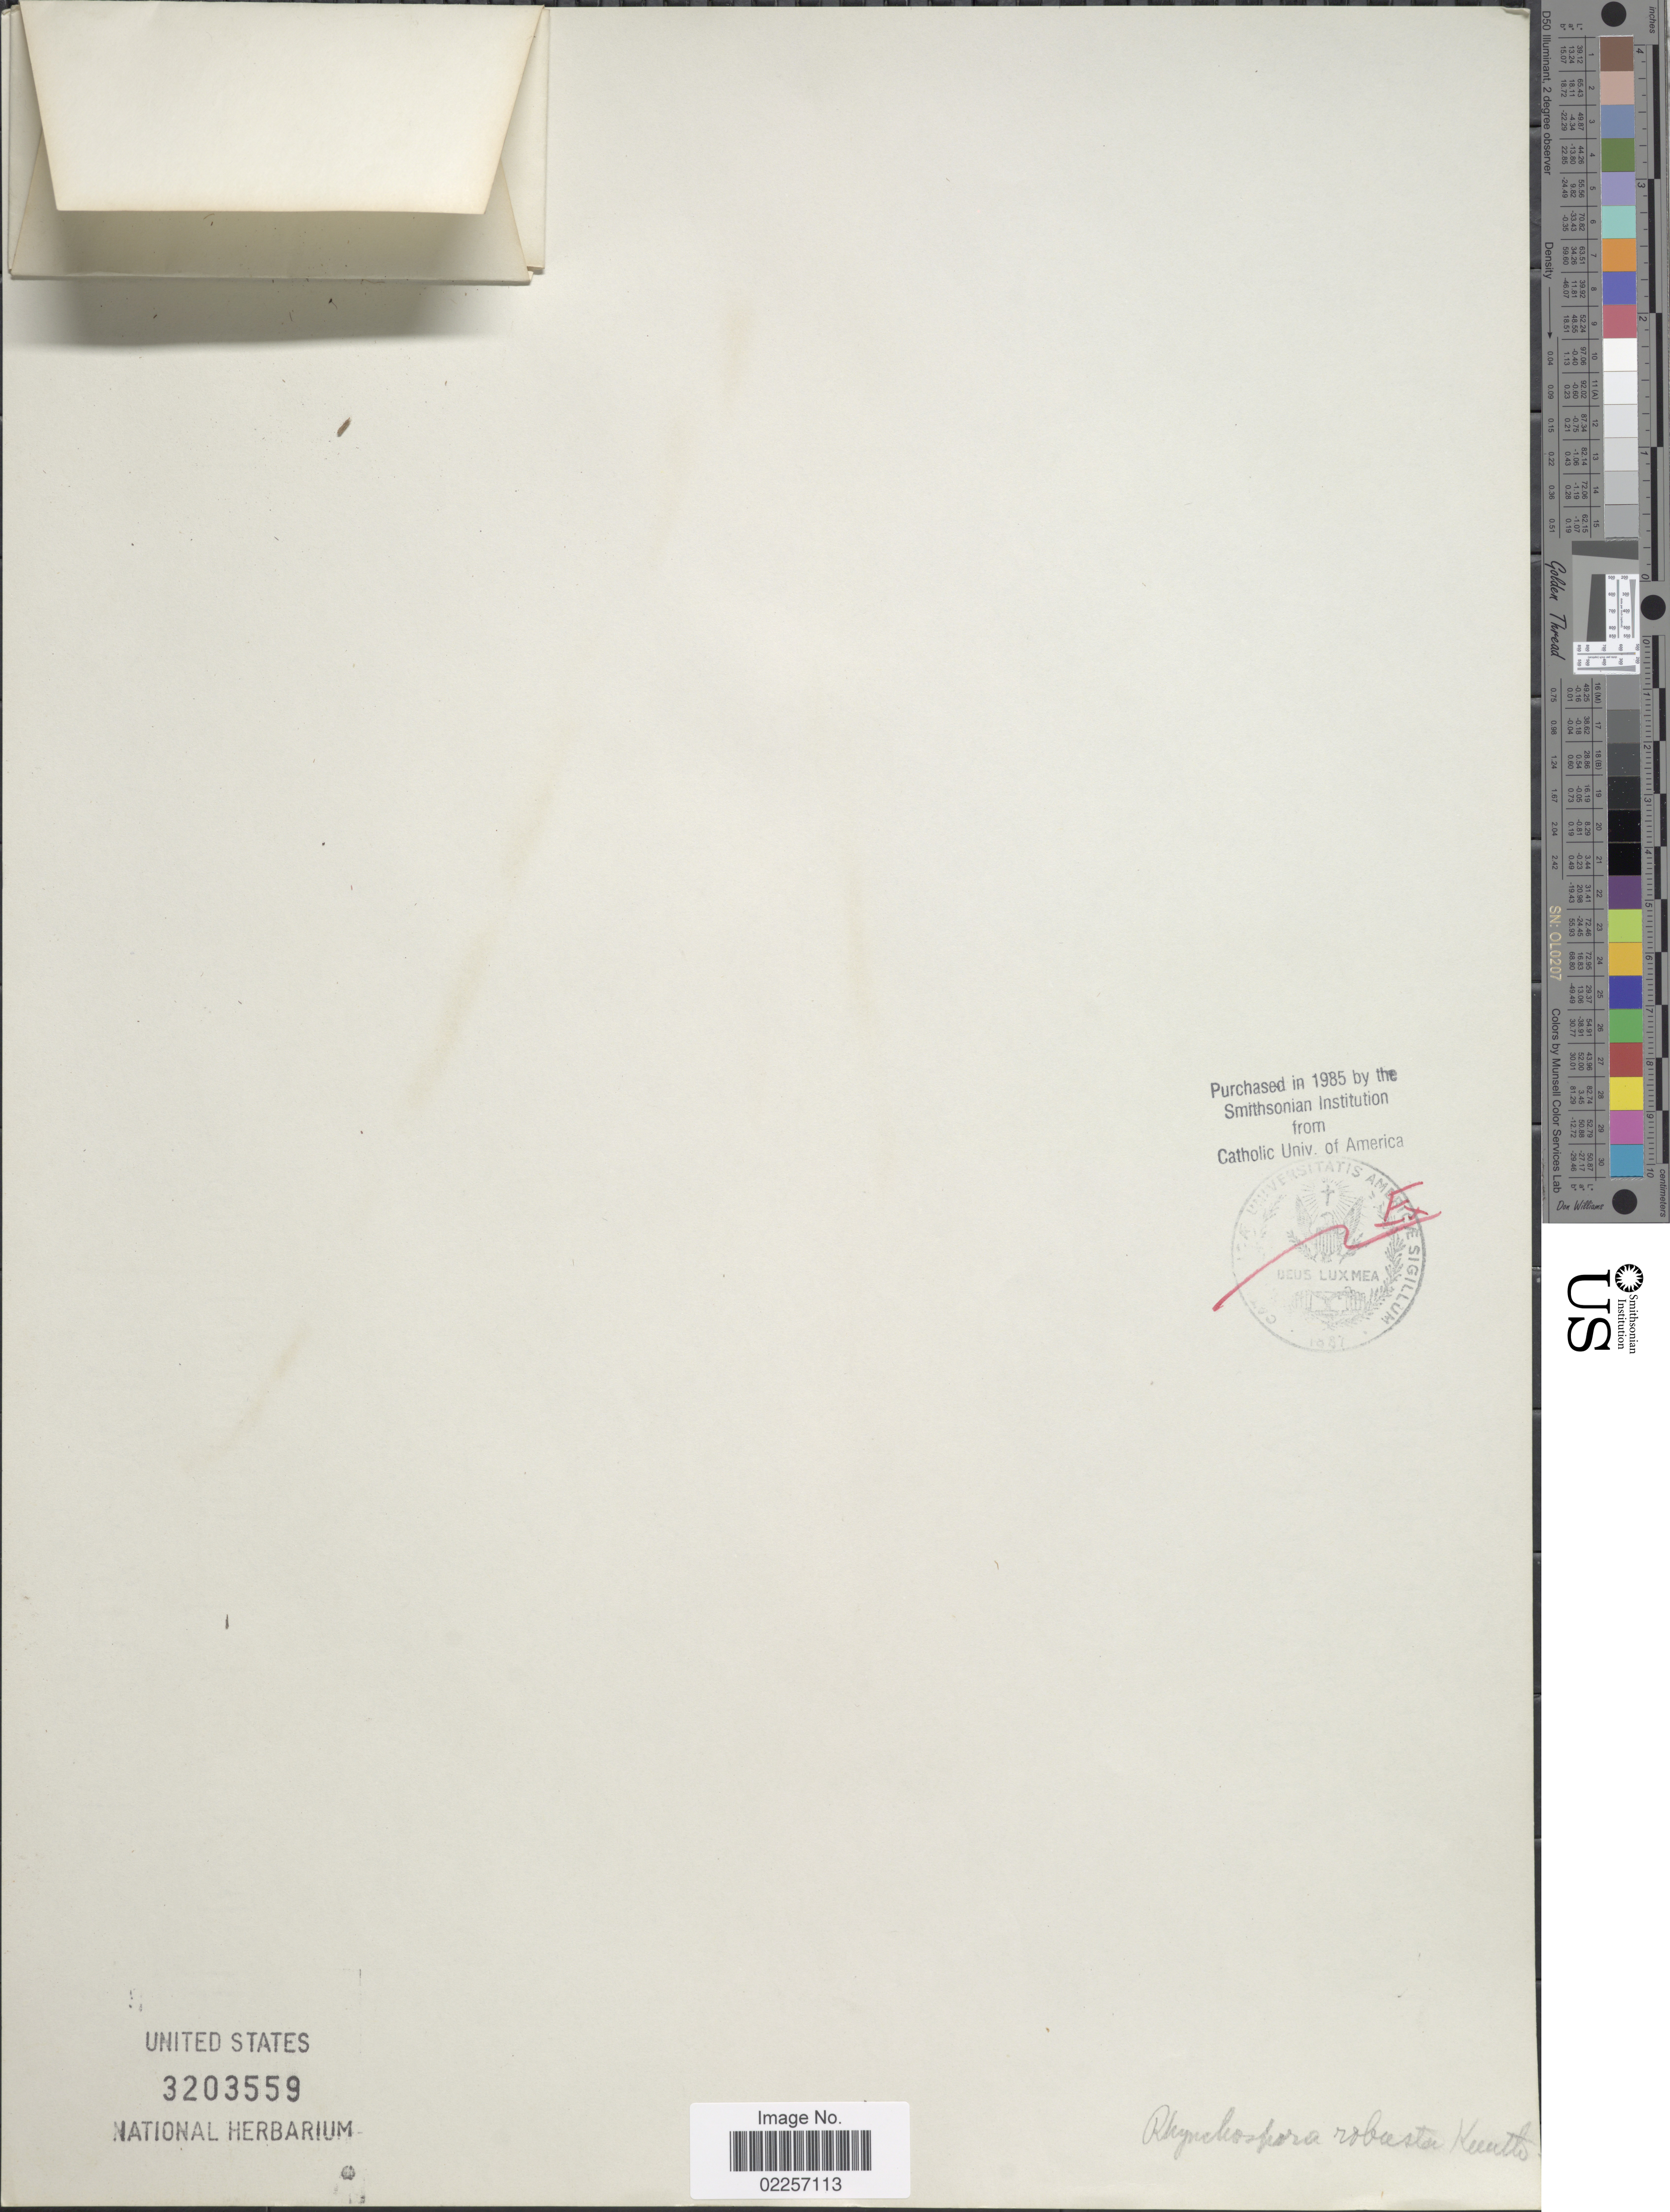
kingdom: Plantae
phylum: Tracheophyta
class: Liliopsida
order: Poales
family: Cyperaceae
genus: Rhynchospora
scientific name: Rhynchospora robusta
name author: (Kunth) Boeckeler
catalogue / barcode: US 3203559